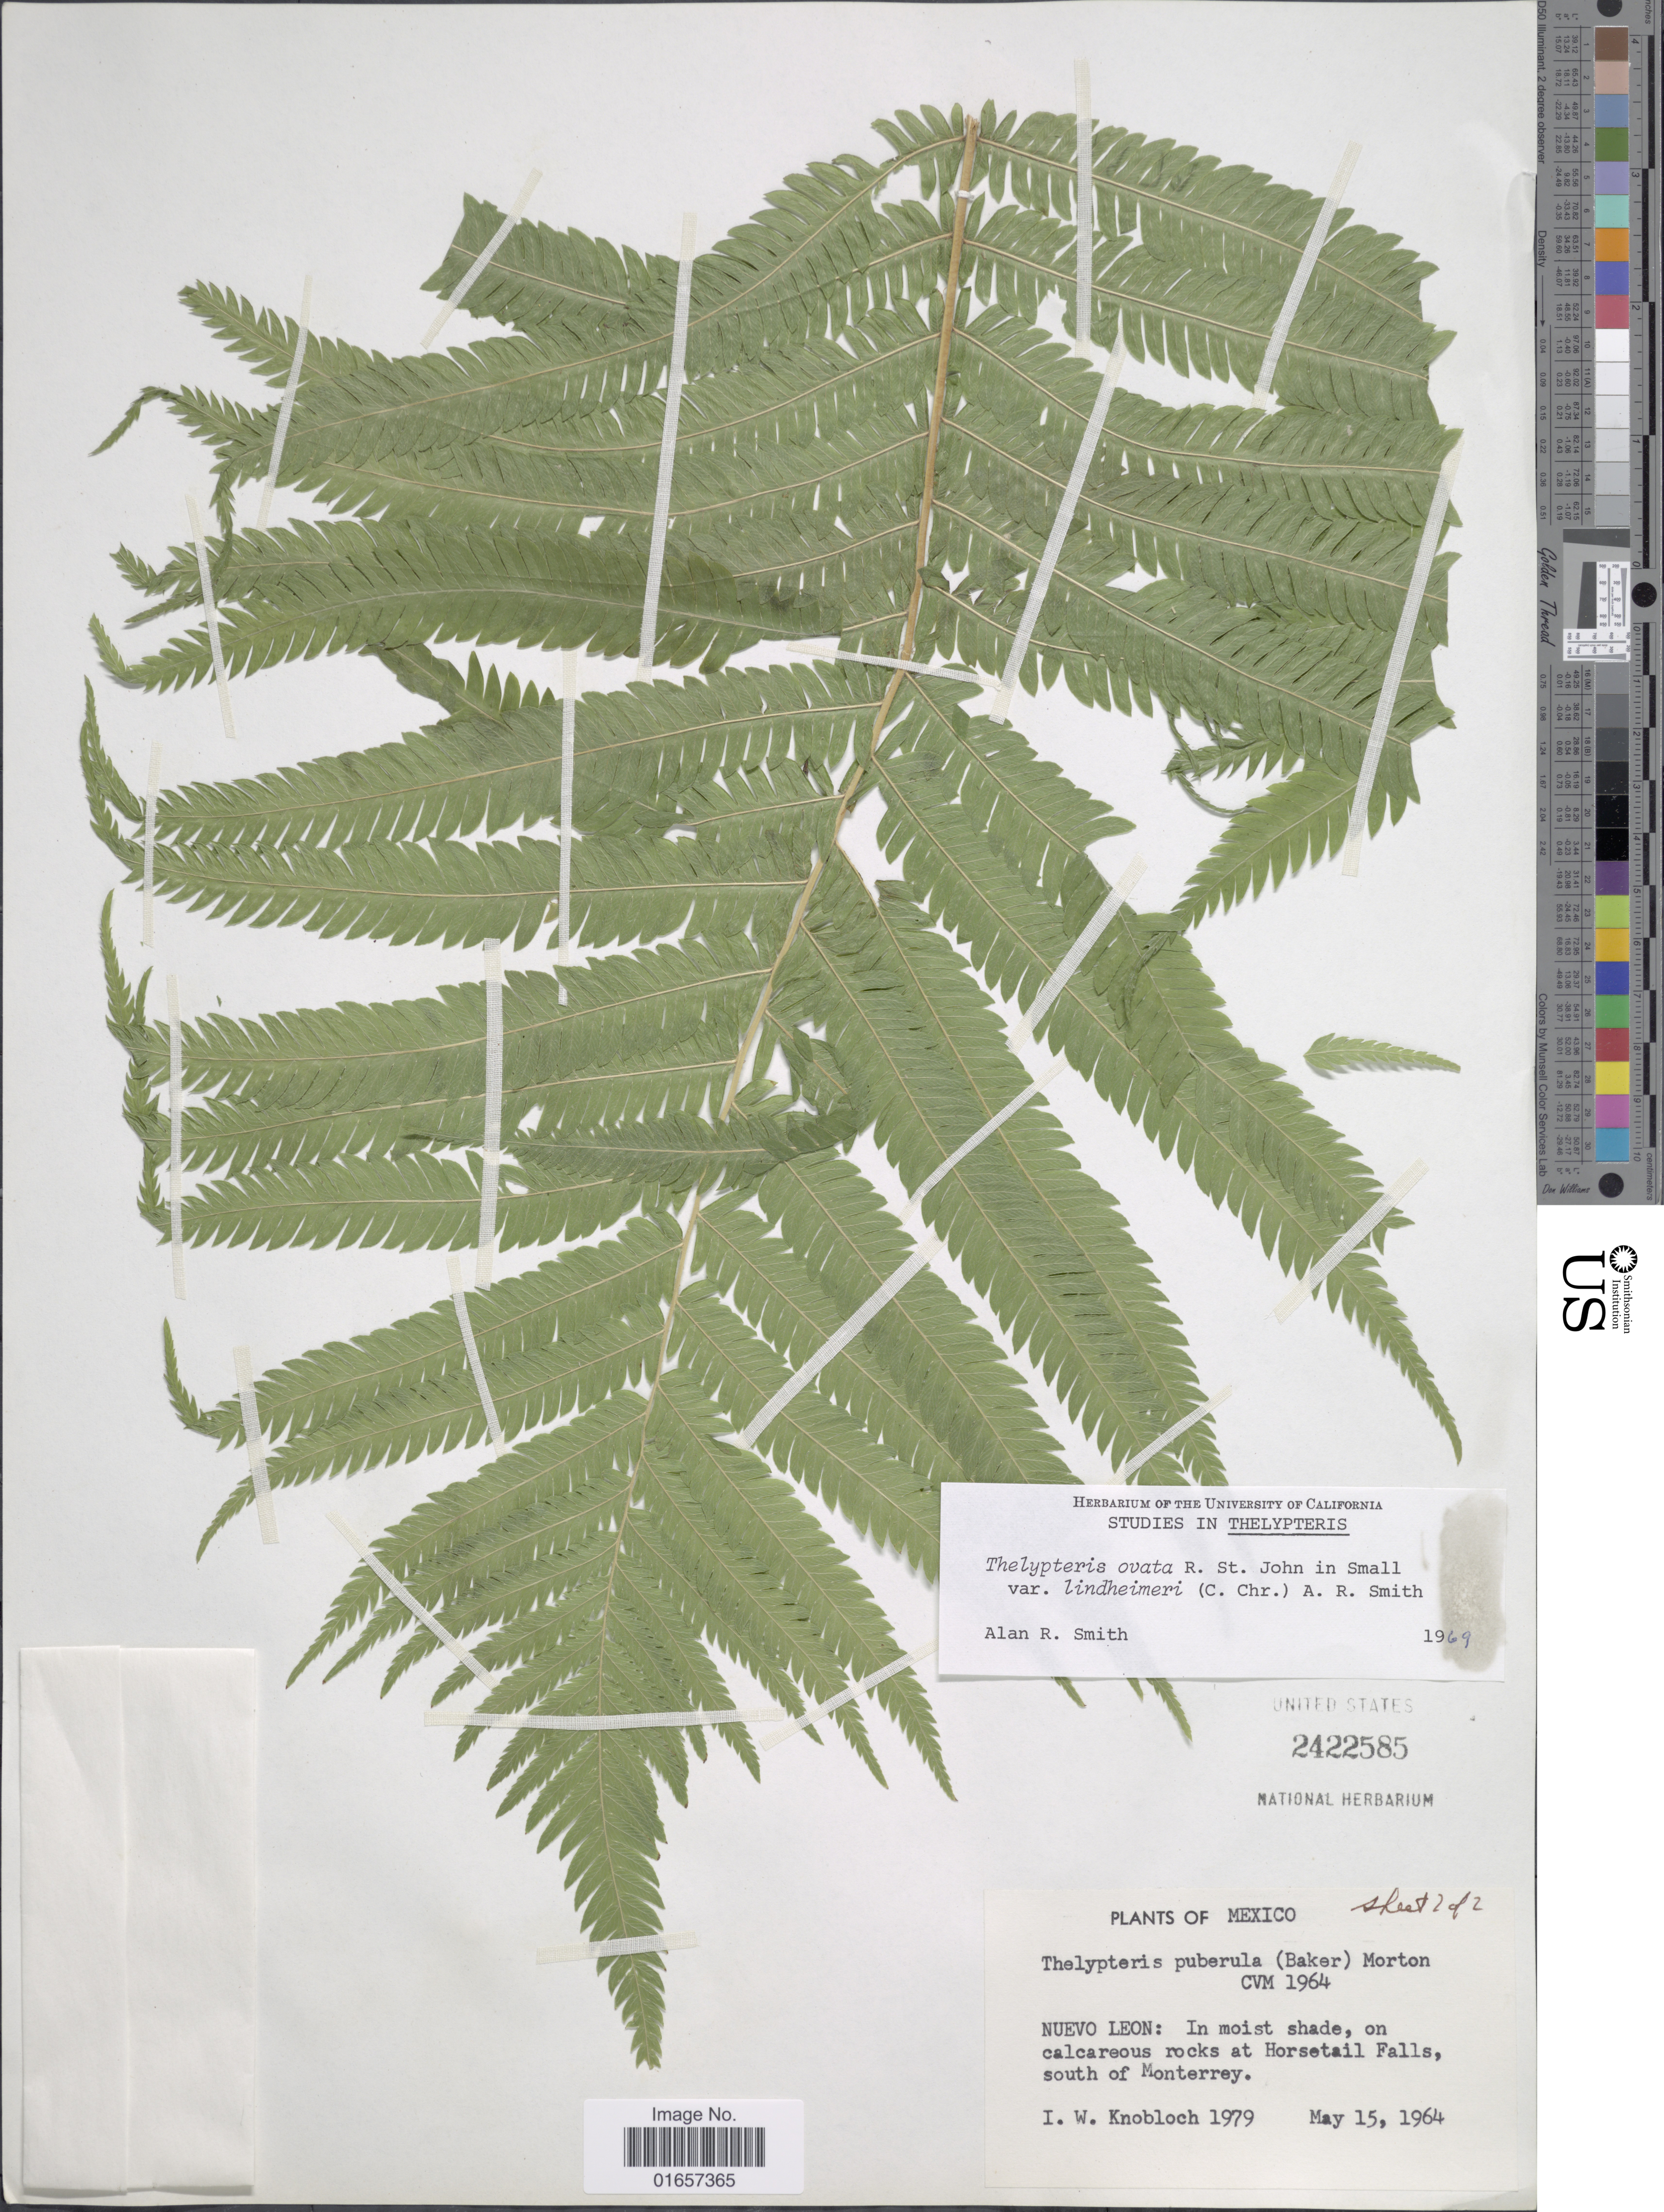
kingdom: Plantae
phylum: Tracheophyta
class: Polypodiopsida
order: Polypodiales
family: Thelypteridaceae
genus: Christella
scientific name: Christella ovata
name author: (R.P. St. John) Á. Löve & D. Löve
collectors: I. W. Knobloch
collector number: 1979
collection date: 1964-05-15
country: Mexico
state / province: Nuevo León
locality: Mexico, Nuevo León, on calcareous rocks, at Horsetail Falls, s. of Monterrey.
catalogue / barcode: US 2422585